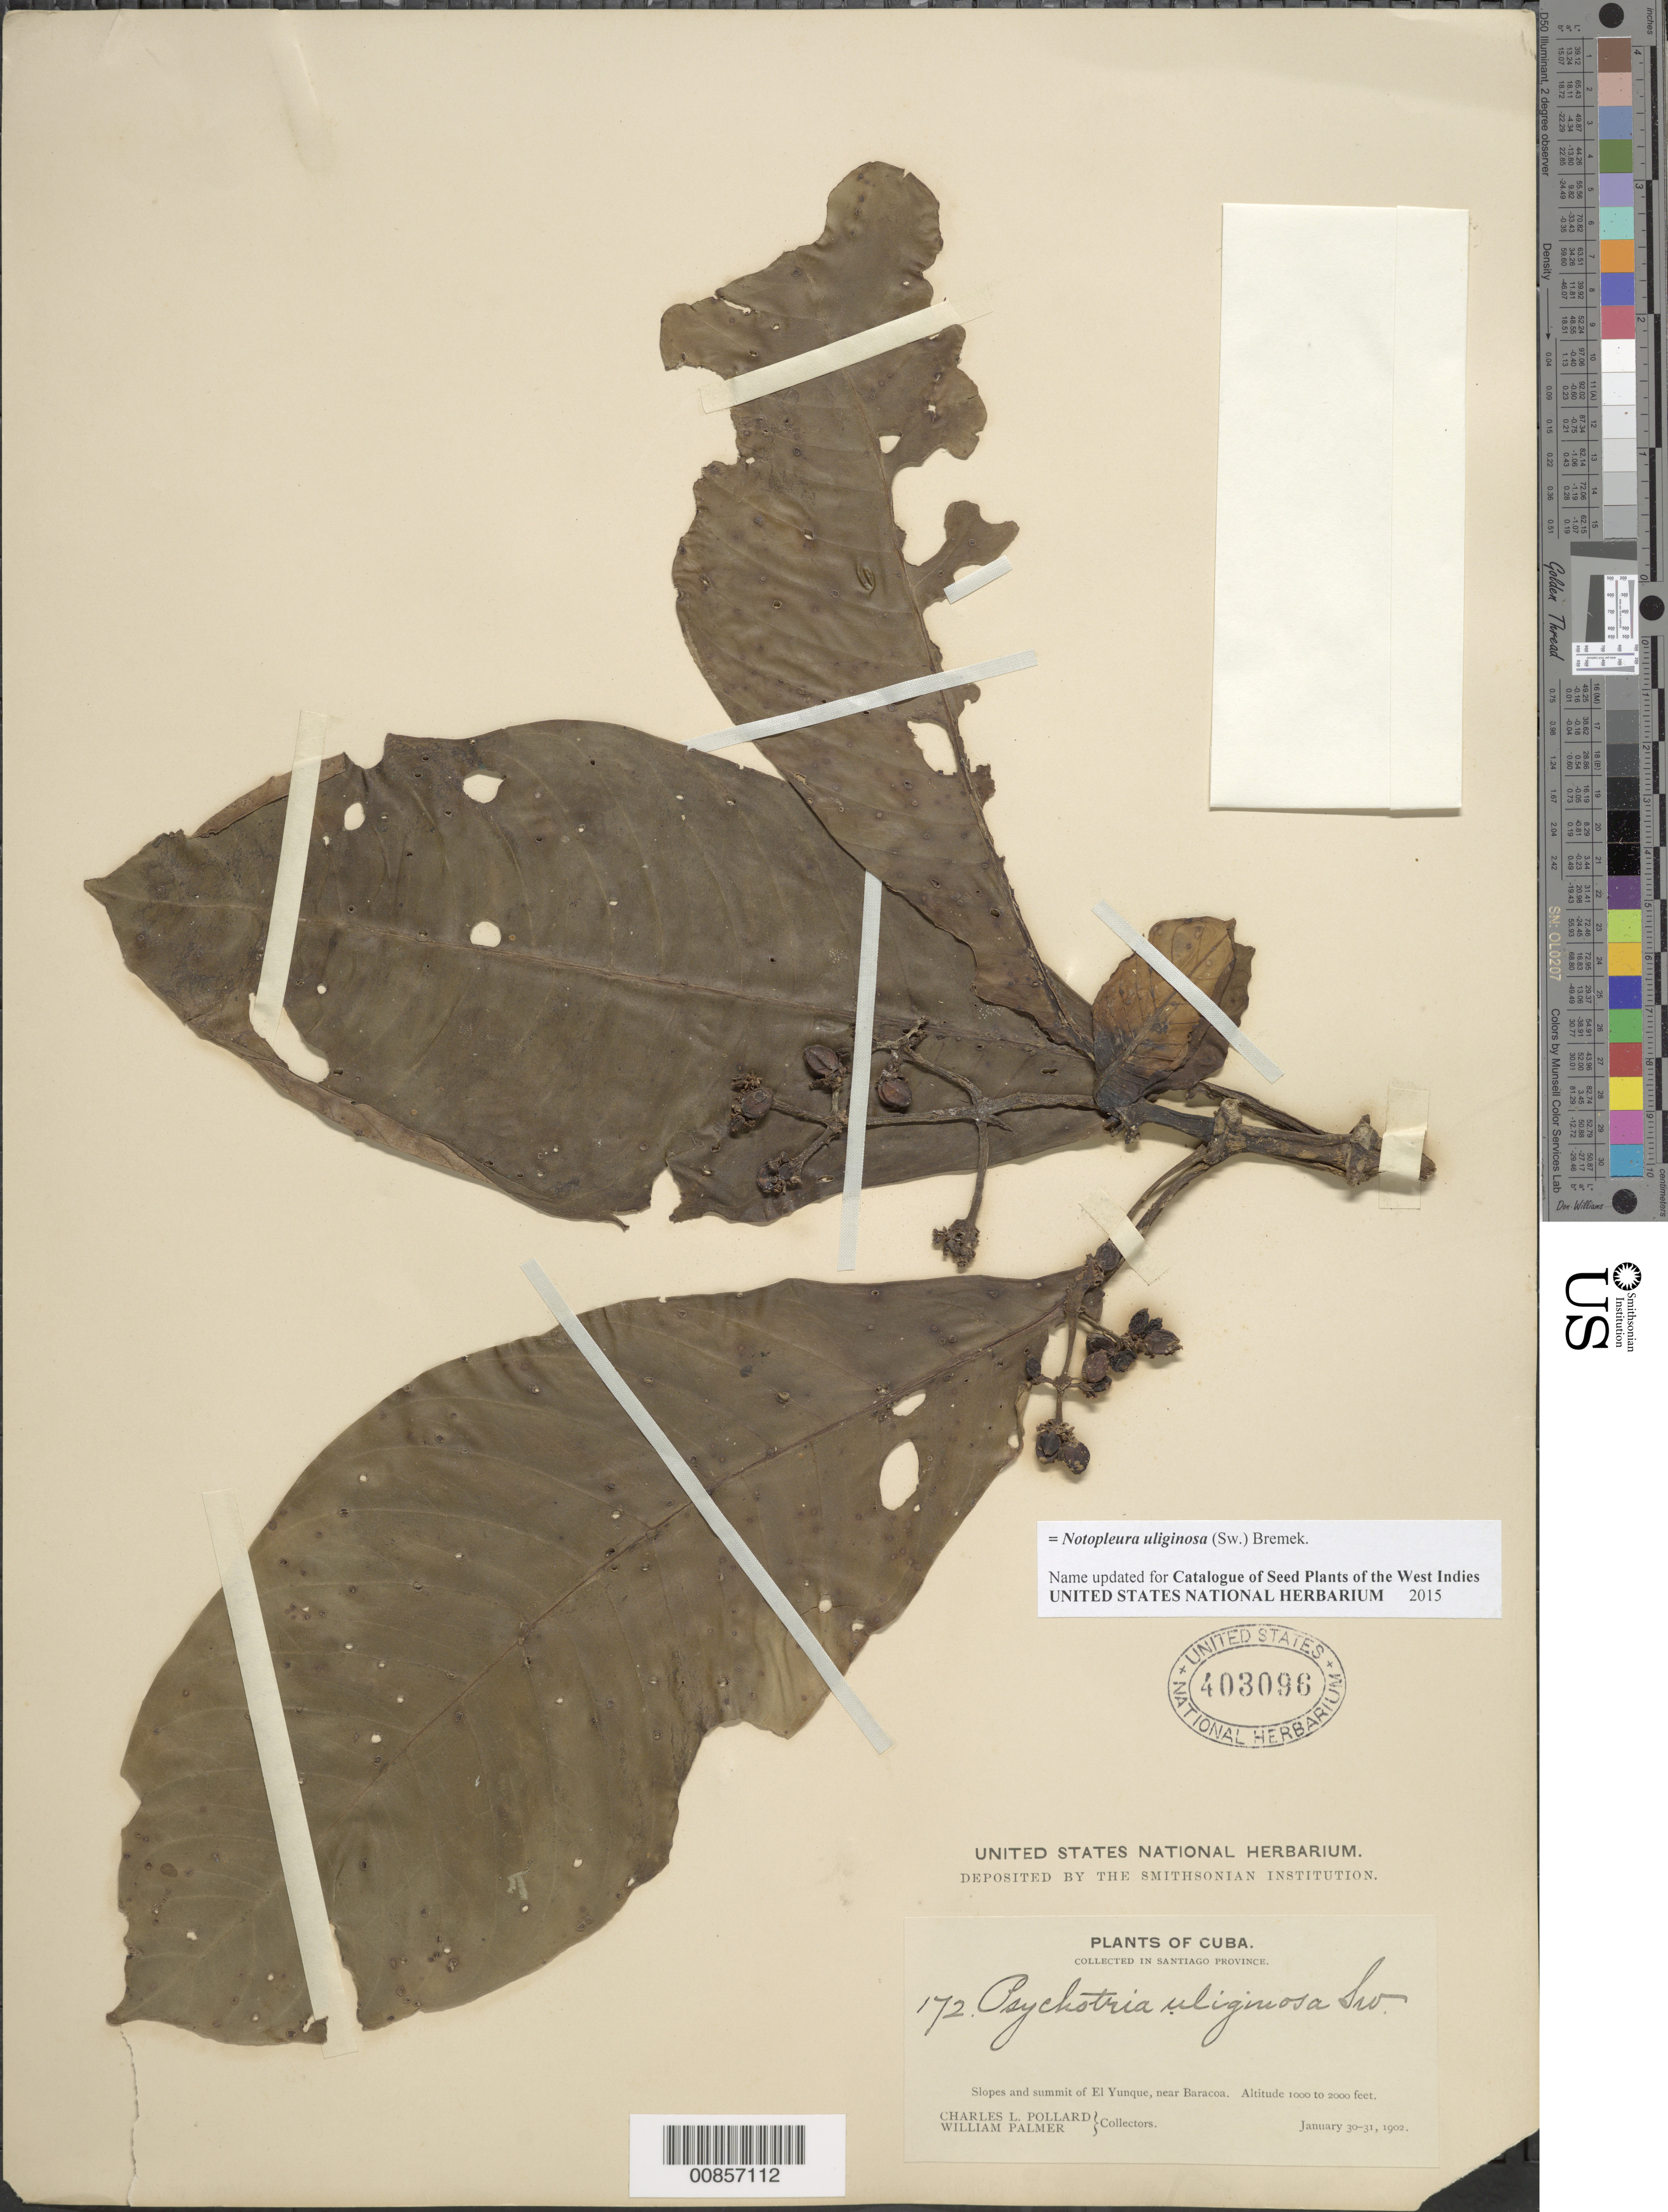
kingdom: Plantae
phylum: Tracheophyta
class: Magnoliopsida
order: Gentianales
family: Rubiaceae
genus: Notopleura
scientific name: Notopleura uliginosa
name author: (Sw.) Bremek.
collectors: C. L. Pollard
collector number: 172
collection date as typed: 30 Jan 1902 to 31 Jan 1902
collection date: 1902-01-30/1902-01-31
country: Cuba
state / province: Santiago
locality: Slopes and summit of El Yunque, near Baracoa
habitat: Montane: summit and slopes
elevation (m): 305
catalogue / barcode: US 403096